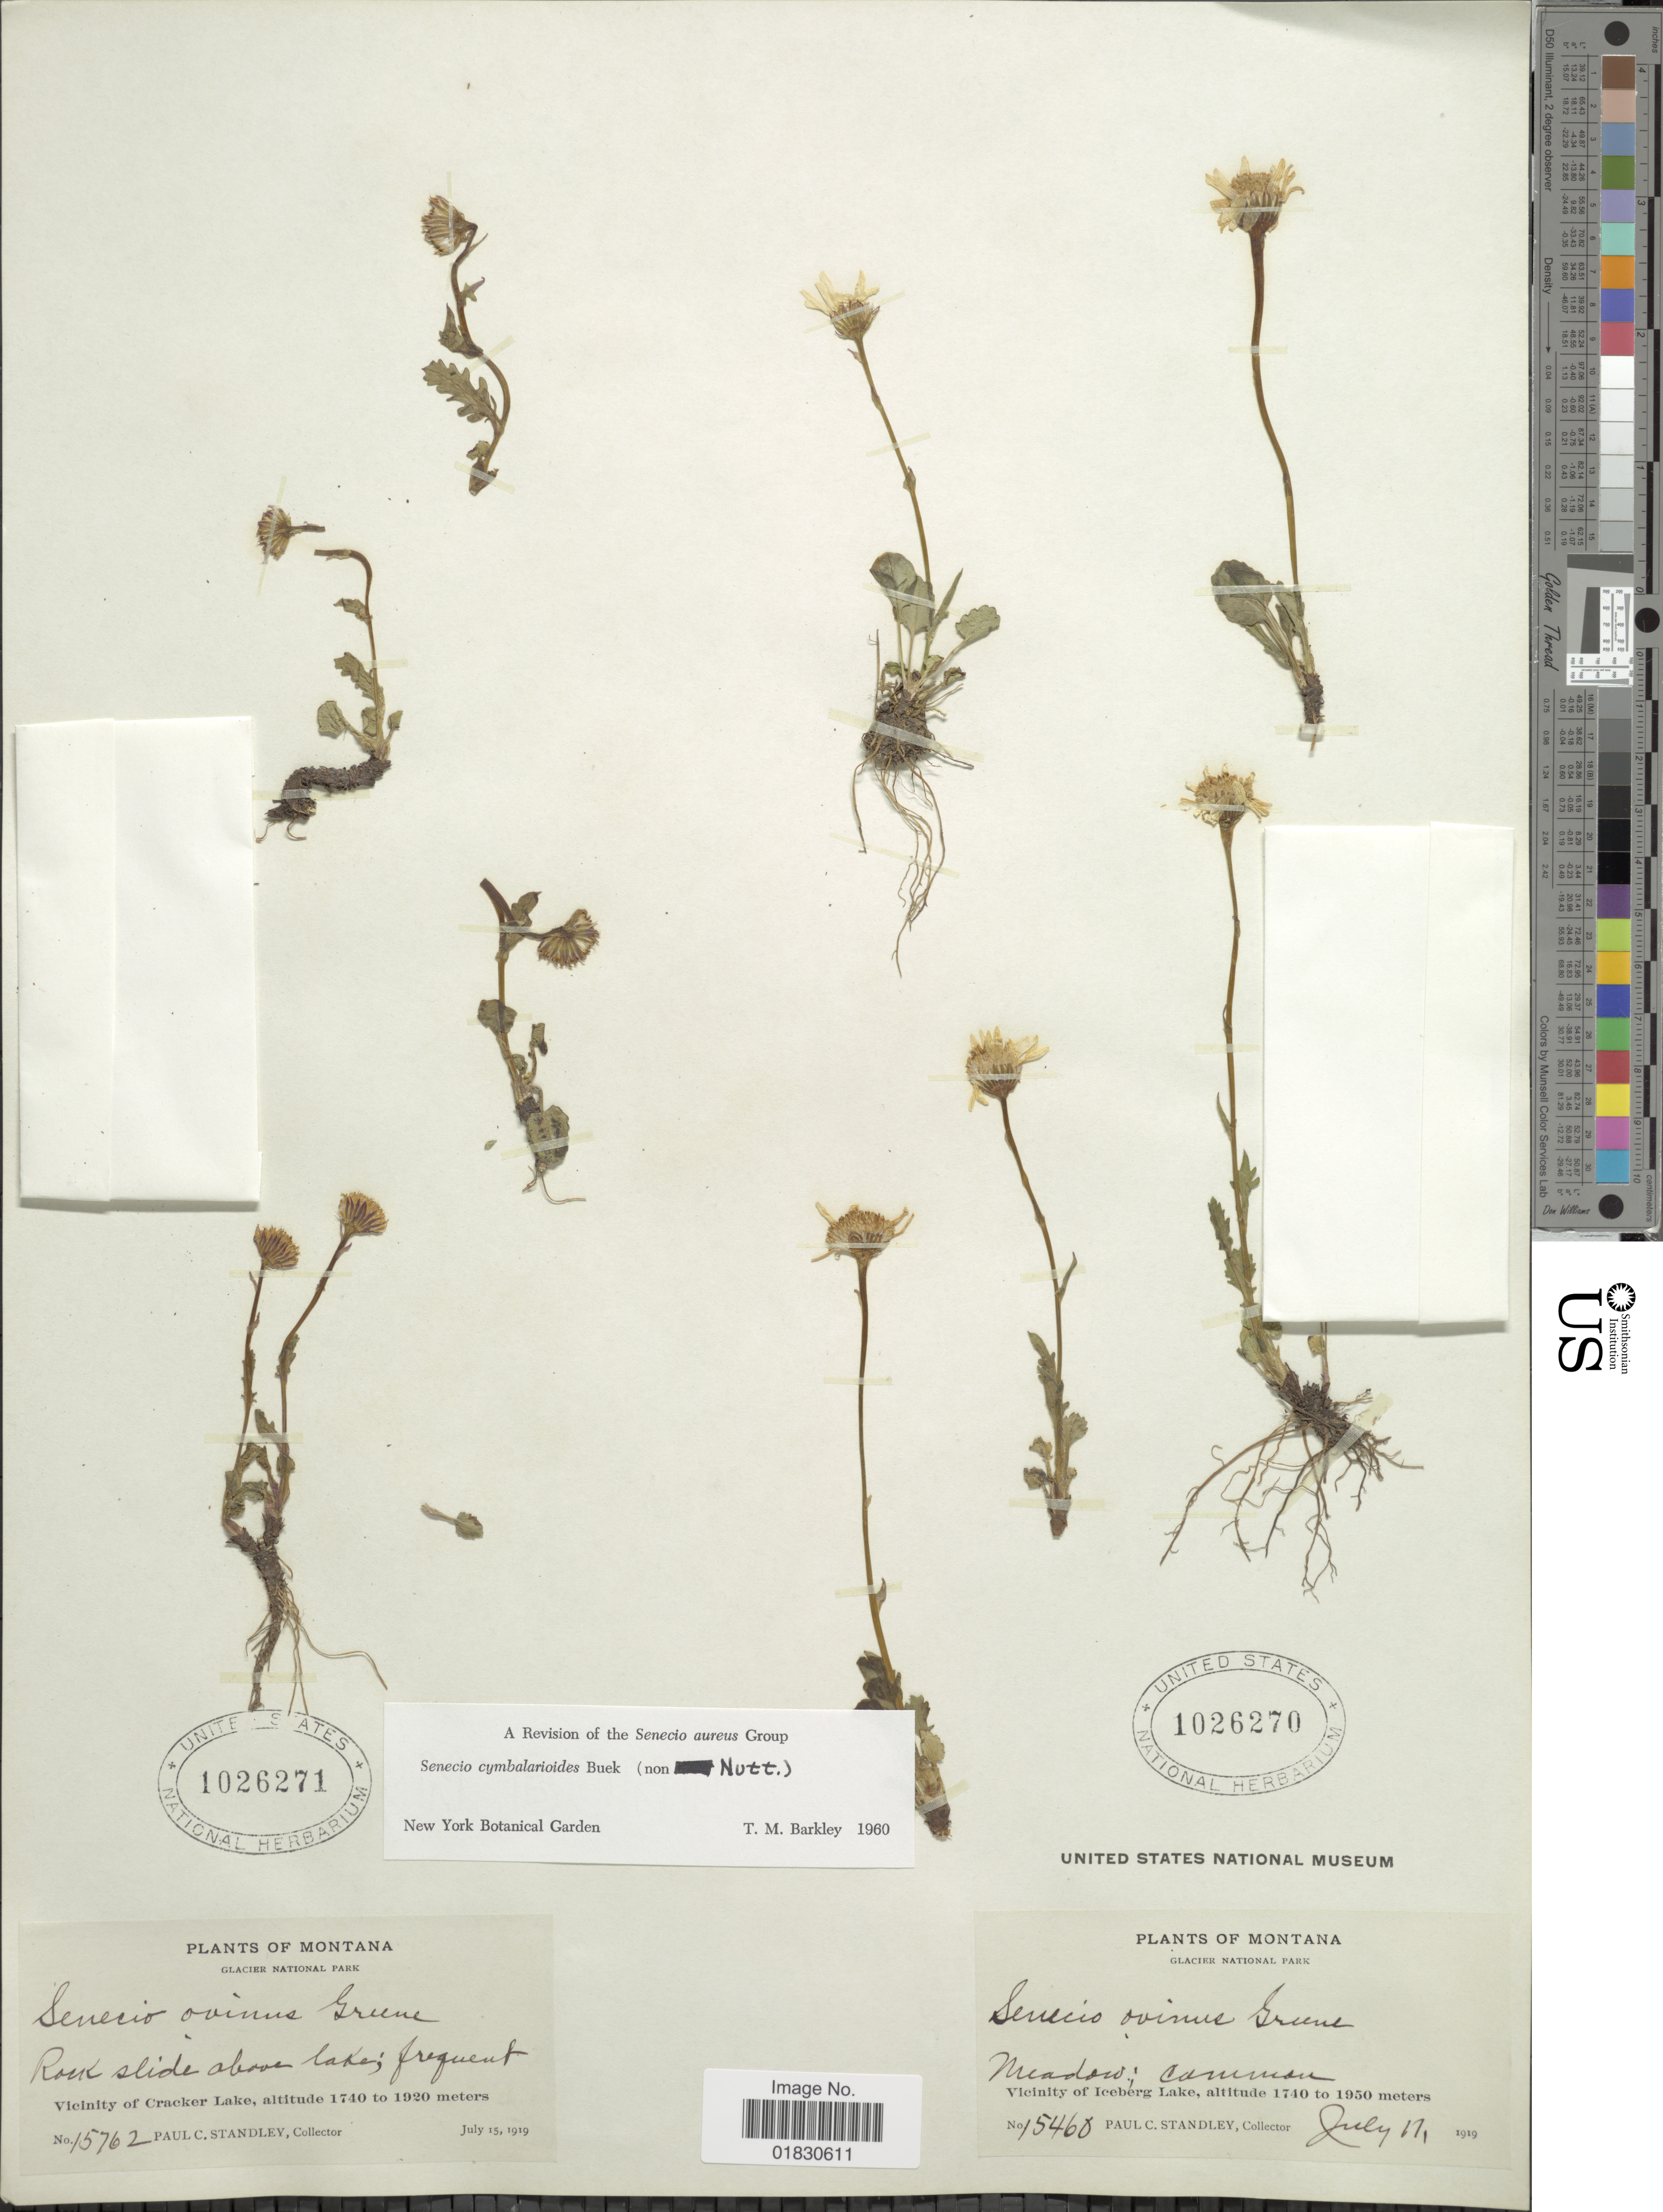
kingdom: Plantae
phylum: Tracheophyta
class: Magnoliopsida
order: Asterales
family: Asteraceae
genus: Packera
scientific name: Packera cymbalarioides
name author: (H. Buek) W.A. Weber & Á. Löve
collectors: P. C. Standley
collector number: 15460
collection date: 1919-07-17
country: United States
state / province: Montana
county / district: Glacier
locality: Glacier National Park, Vicinity of Iceberg Lake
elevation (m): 1740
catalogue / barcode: US 1026270-2